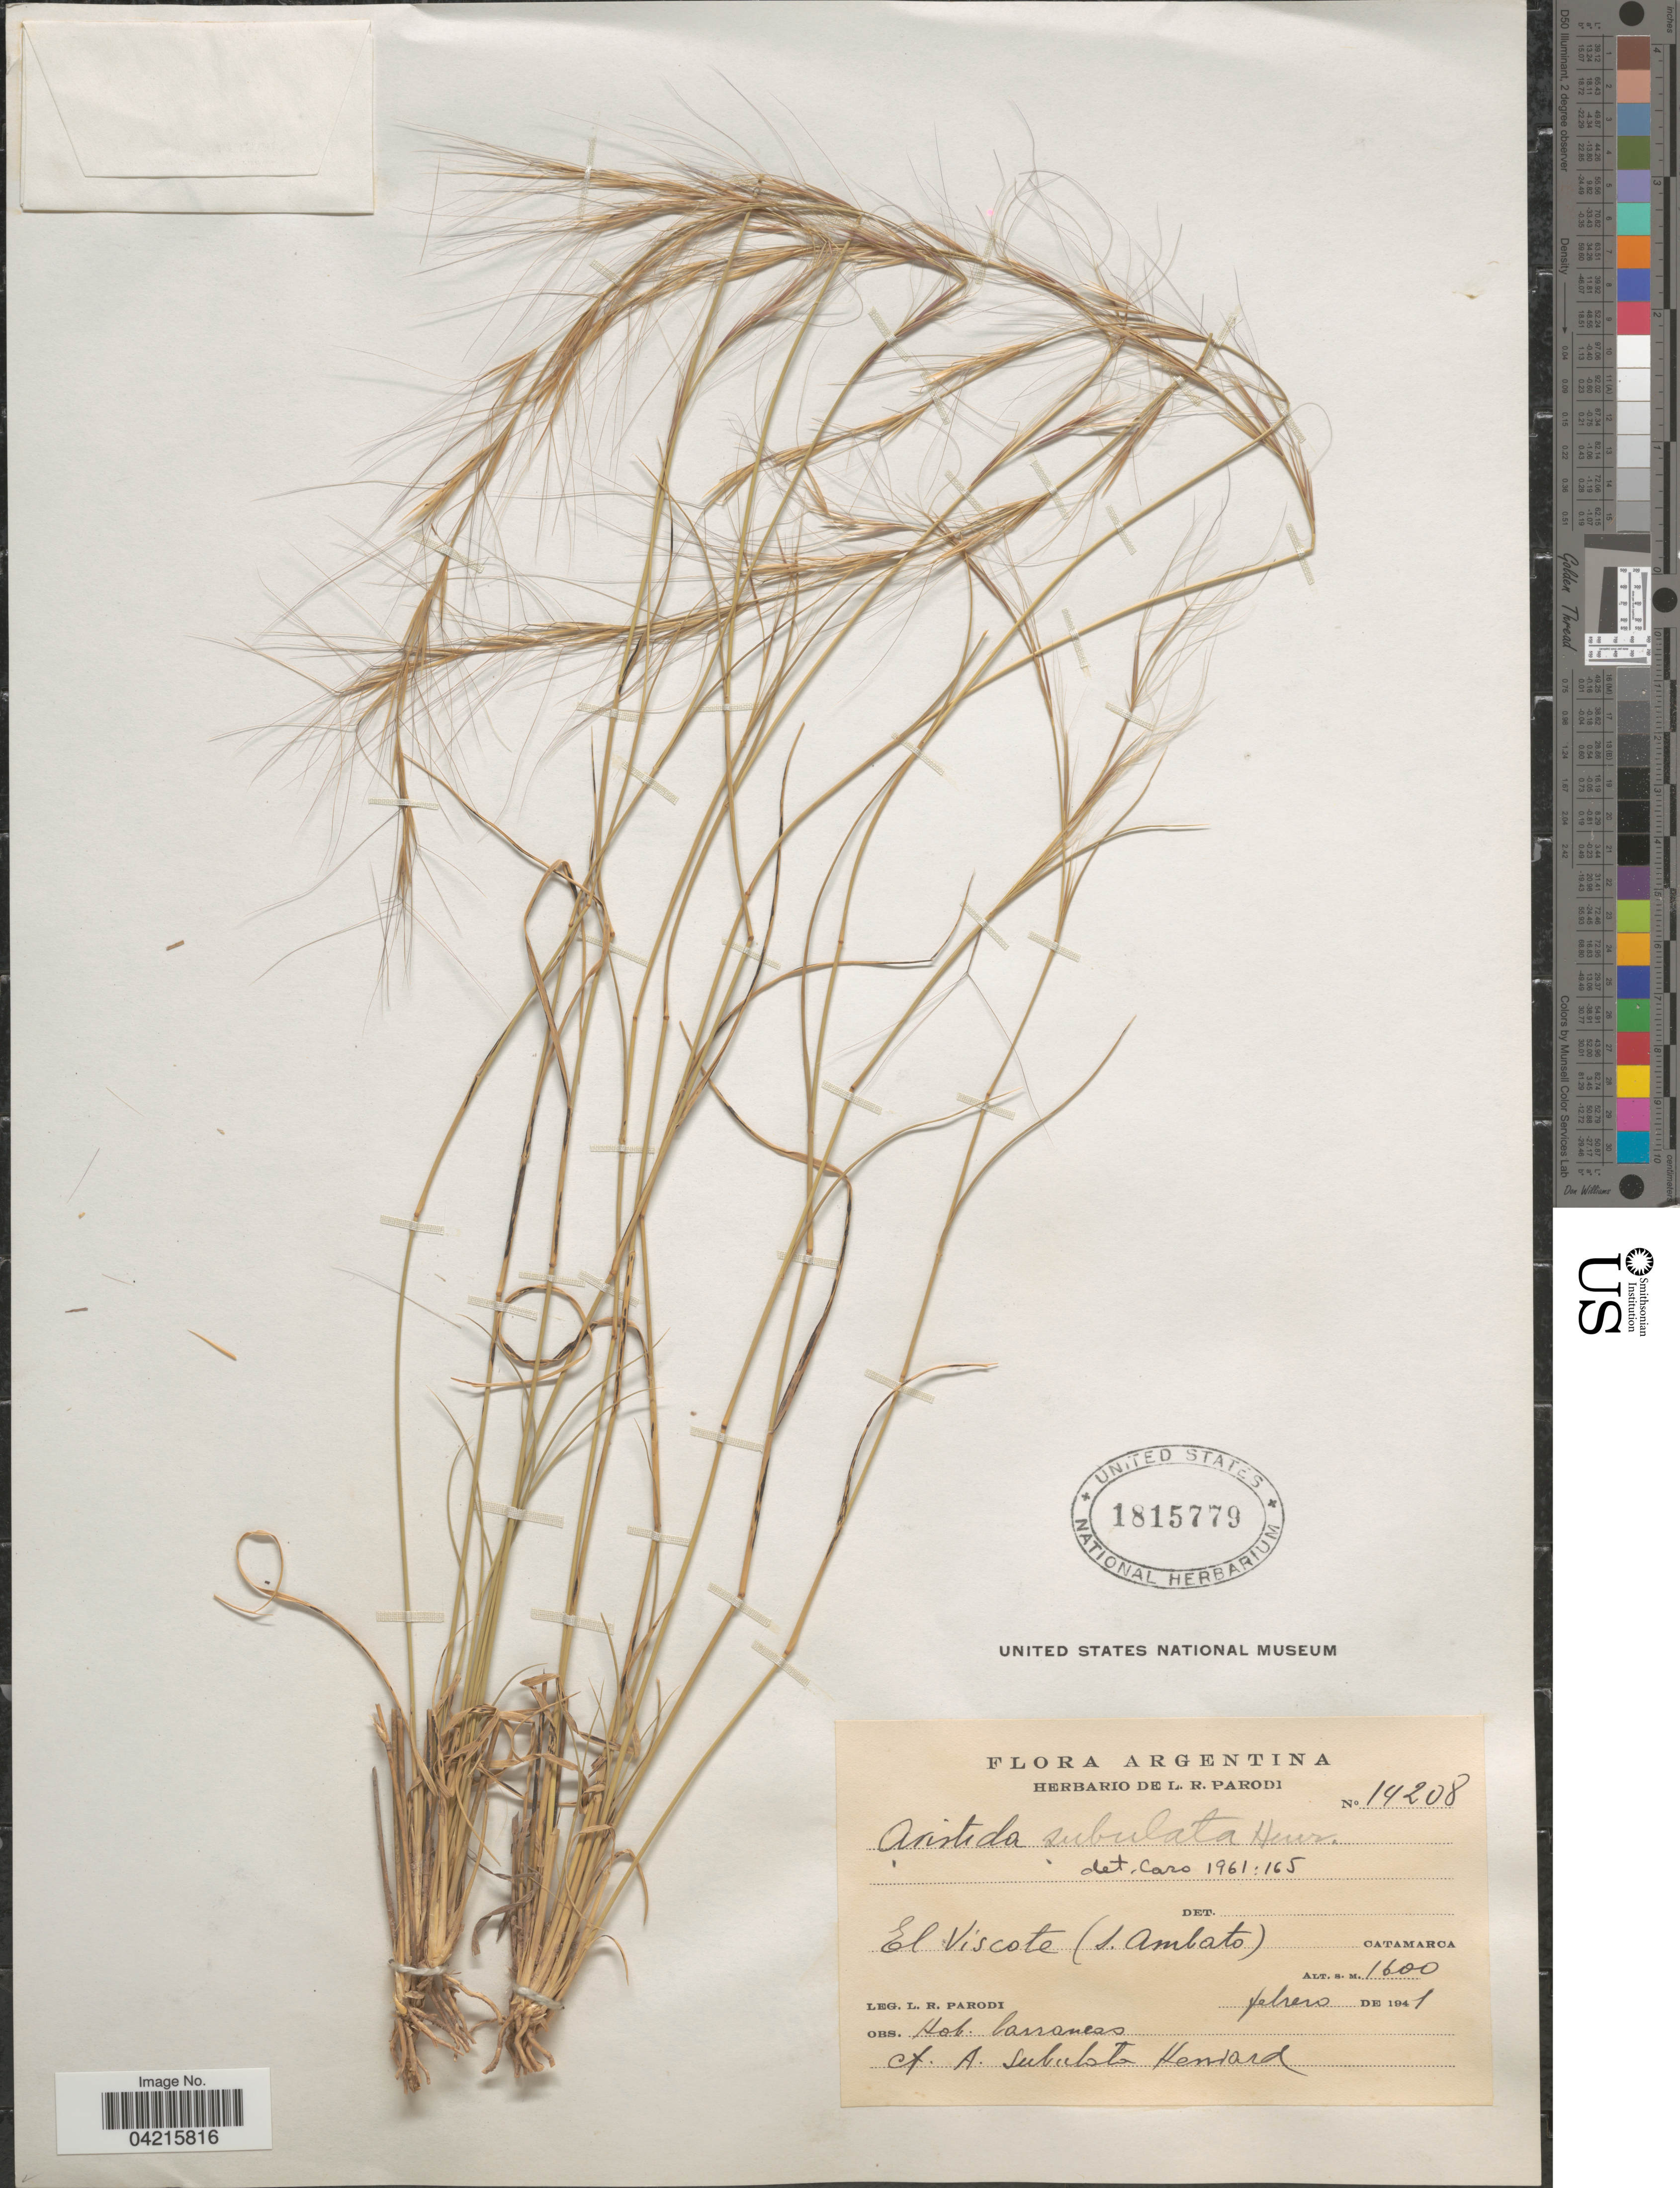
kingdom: Plantae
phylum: Tracheophyta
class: Liliopsida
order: Poales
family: Poaceae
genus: Aristida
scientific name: Aristida subulata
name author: Henr.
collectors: L. R. Parodi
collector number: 14208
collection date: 1941-02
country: Argentina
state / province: Catamarca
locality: El Viscote. (S. Ambato).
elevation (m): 1600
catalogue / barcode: US 1815779